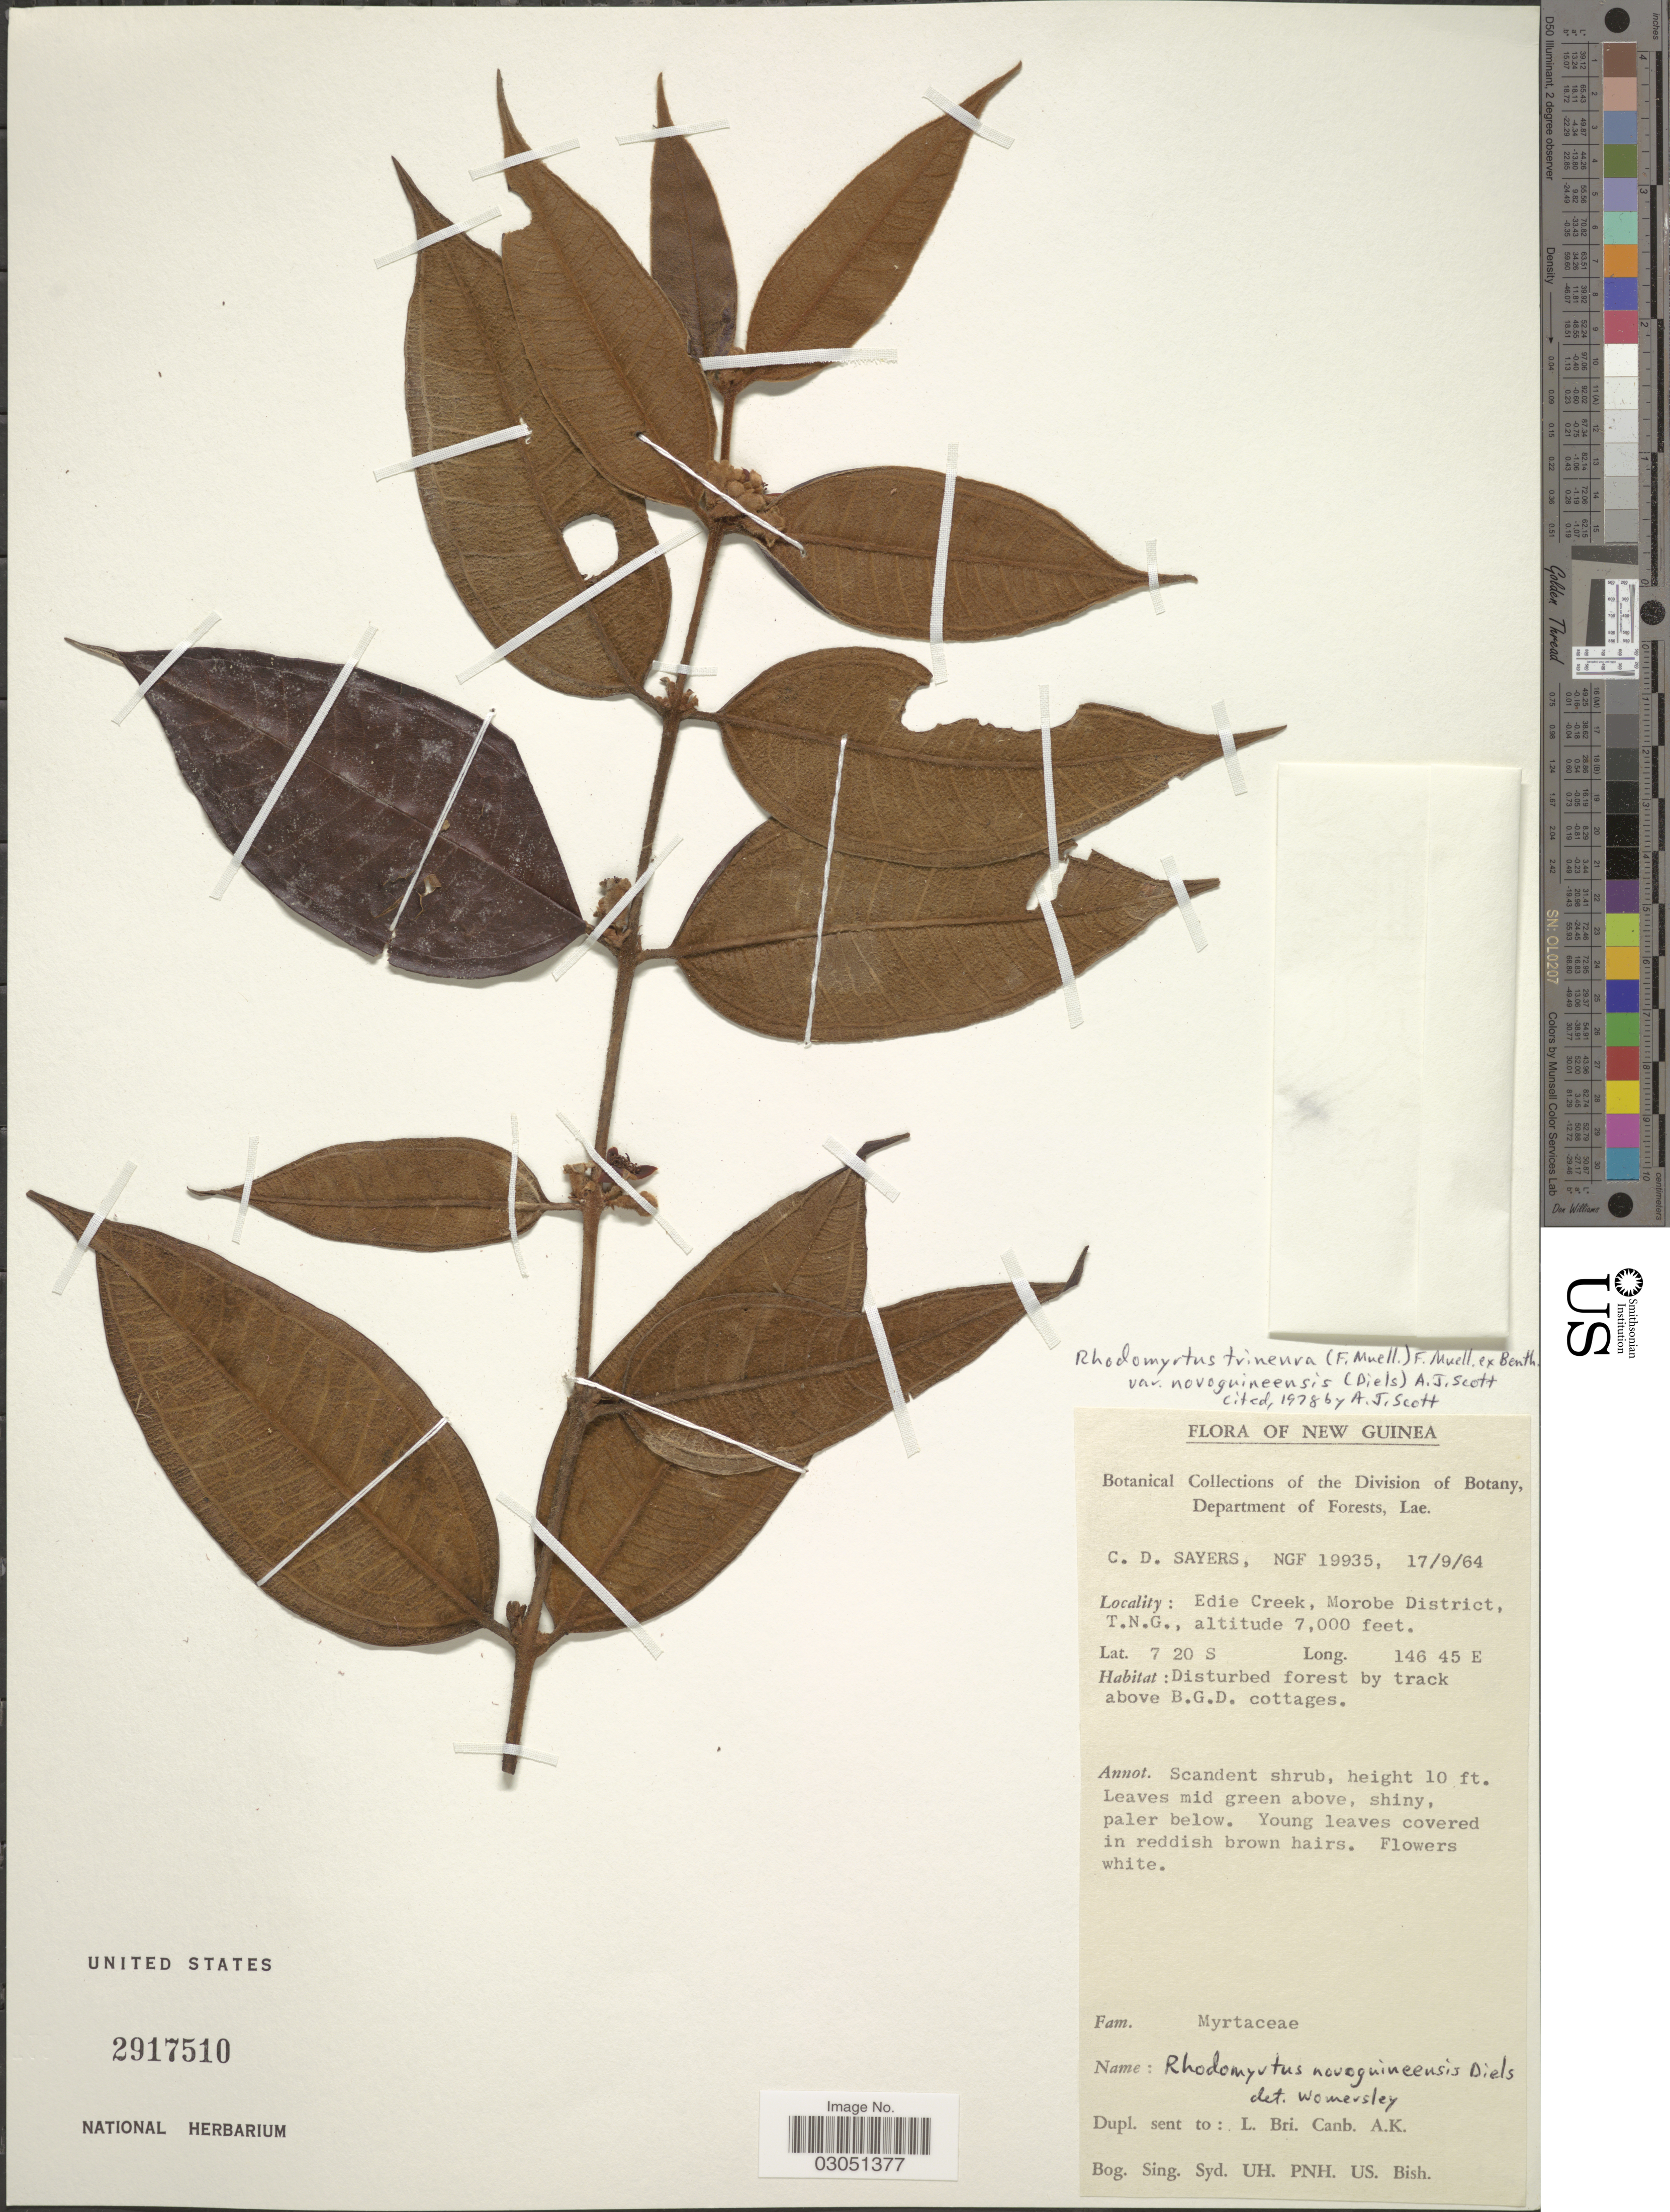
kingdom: Plantae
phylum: Tracheophyta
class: Magnoliopsida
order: Myrtales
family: Myrtaceae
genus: Rhodomyrtus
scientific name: Rhodomyrtus trineura var. novoguineensis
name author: (F. Muell.) F. Muell. ex Benth.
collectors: C. Sayers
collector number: NGF19935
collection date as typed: Transcribed d/m/y: 17/9/64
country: Papua New Guinea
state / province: Morobe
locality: New Guinea, Edie Creek, Morobe District, T.N.G.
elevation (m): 2134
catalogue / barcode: US 2917510